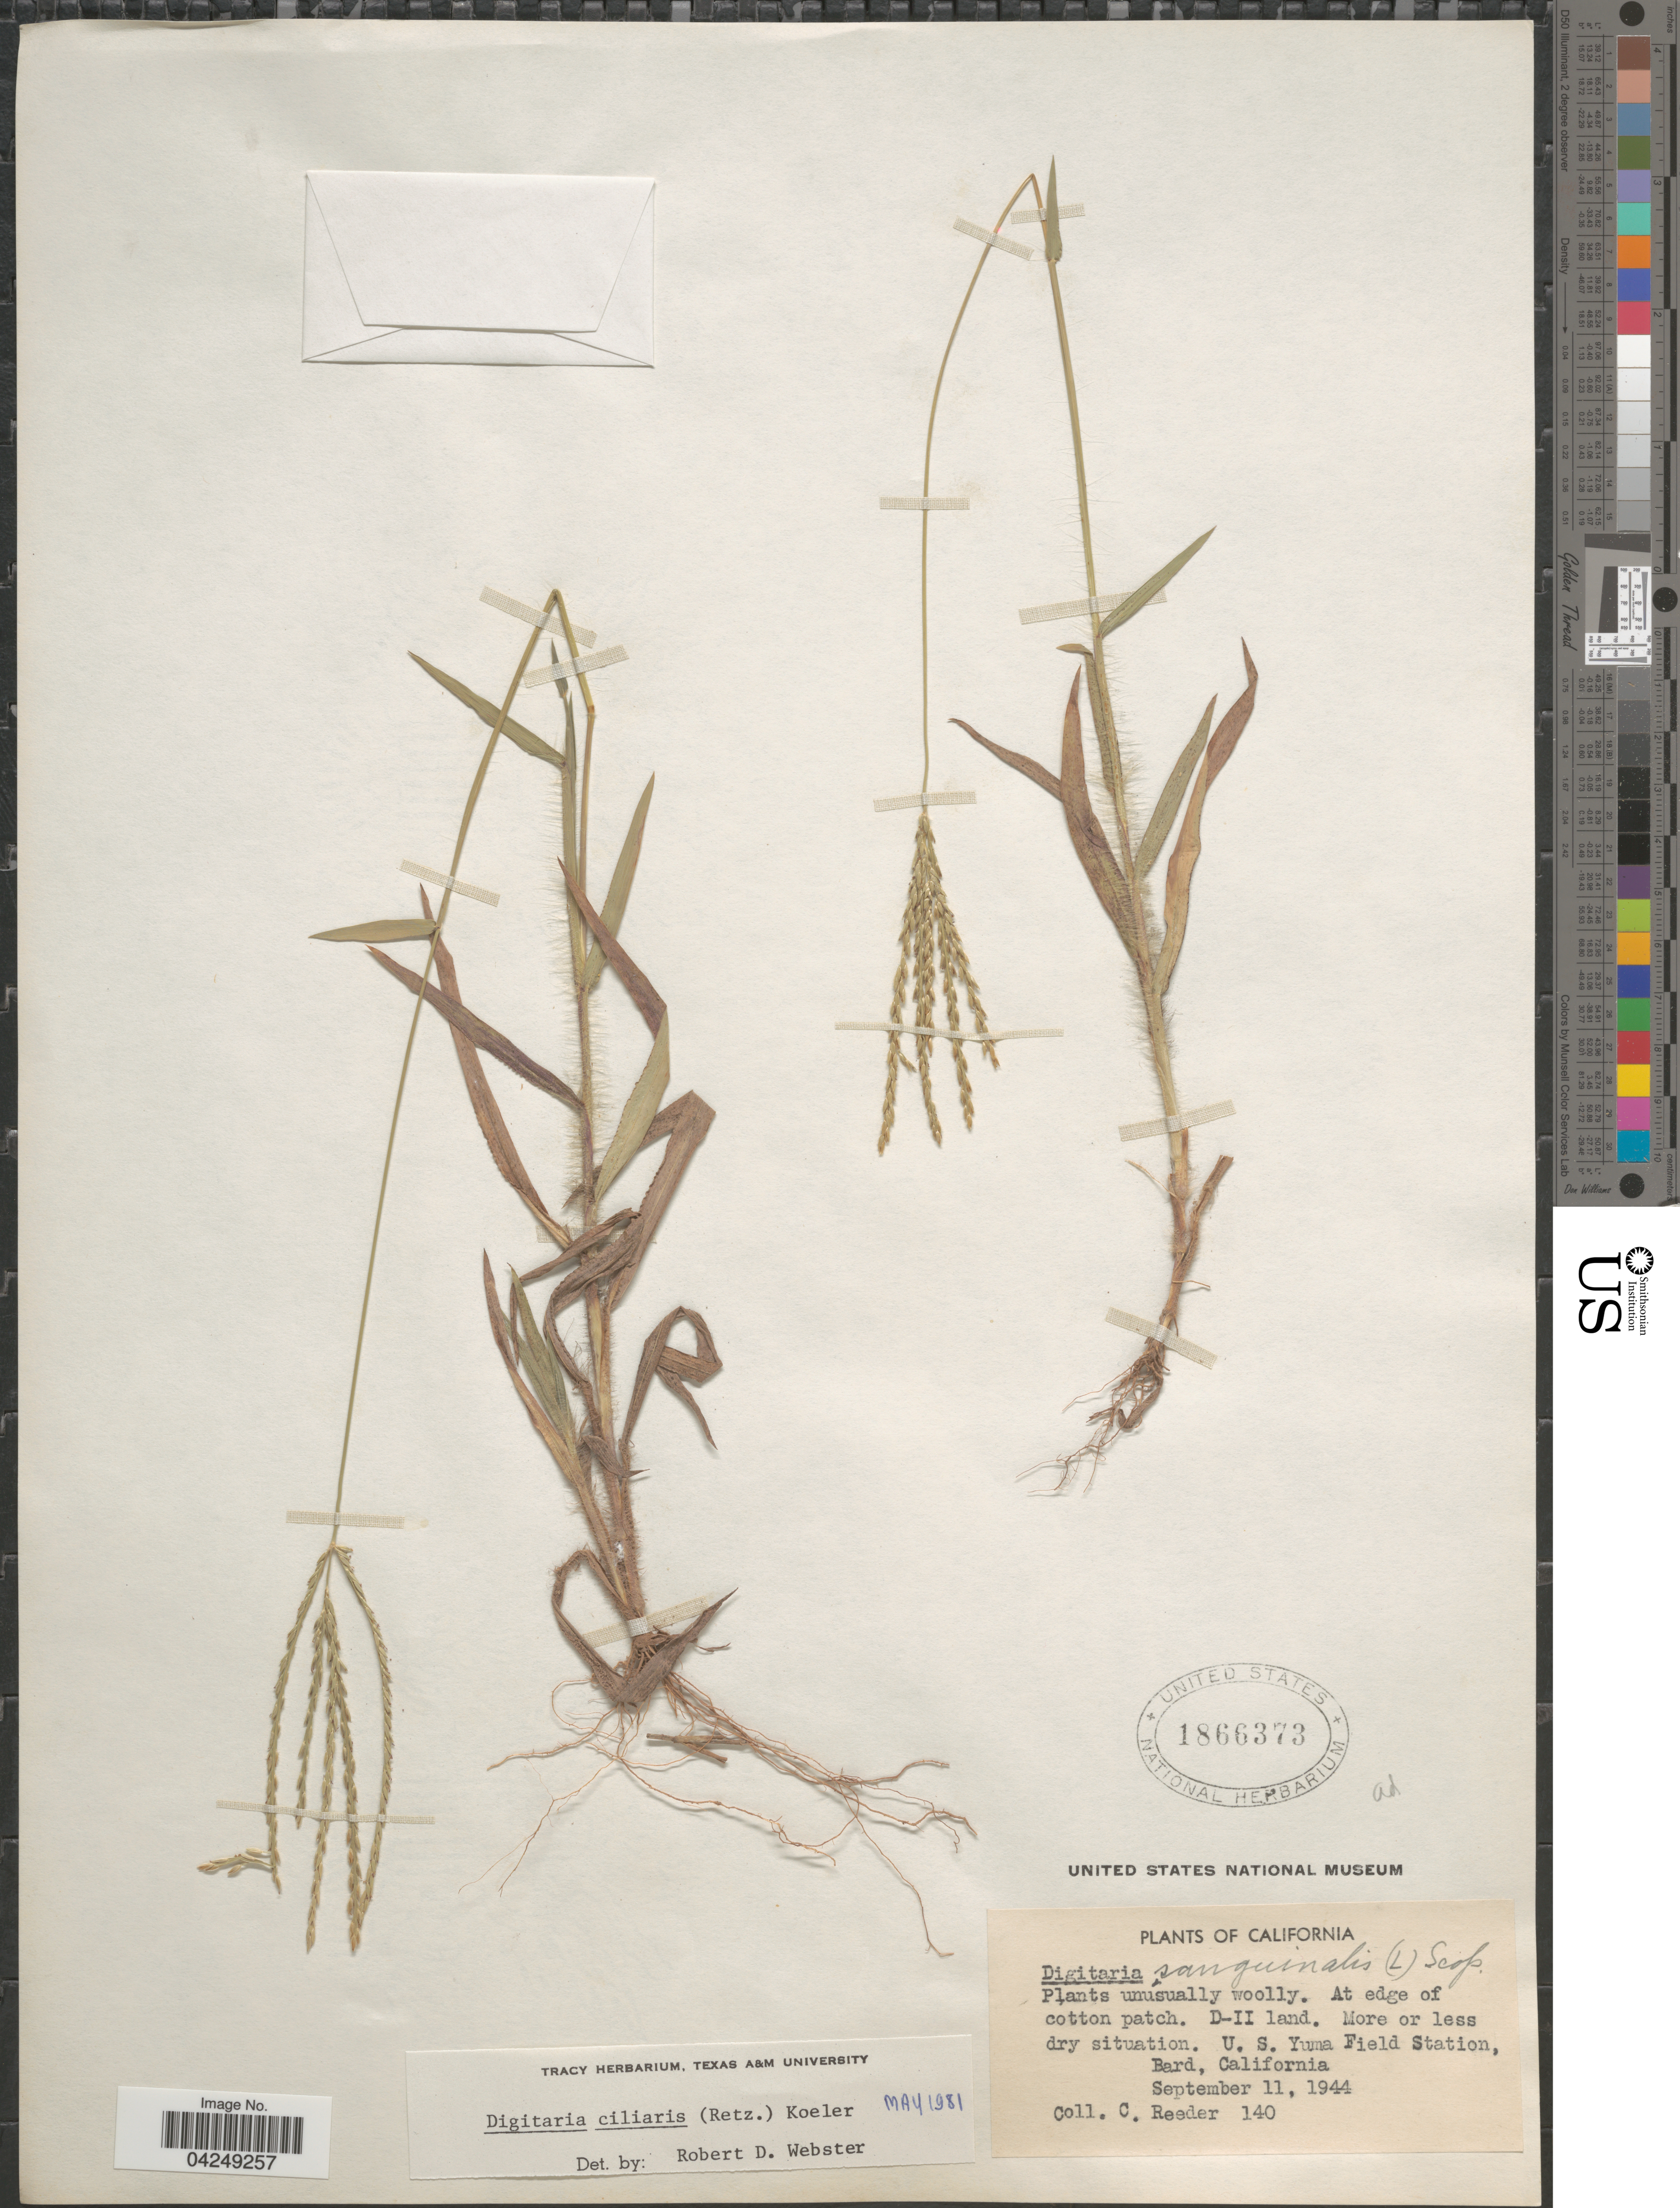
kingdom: Plantae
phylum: Tracheophyta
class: Liliopsida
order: Poales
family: Poaceae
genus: Digitaria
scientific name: Digitaria ciliaris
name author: (Retz.) Koeler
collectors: C. Reeder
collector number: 140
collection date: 1944-09-11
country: United States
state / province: California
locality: At edge of cotton patch. D-II land. U. S. Yuma Field Station, Bard.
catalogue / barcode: US 1866373